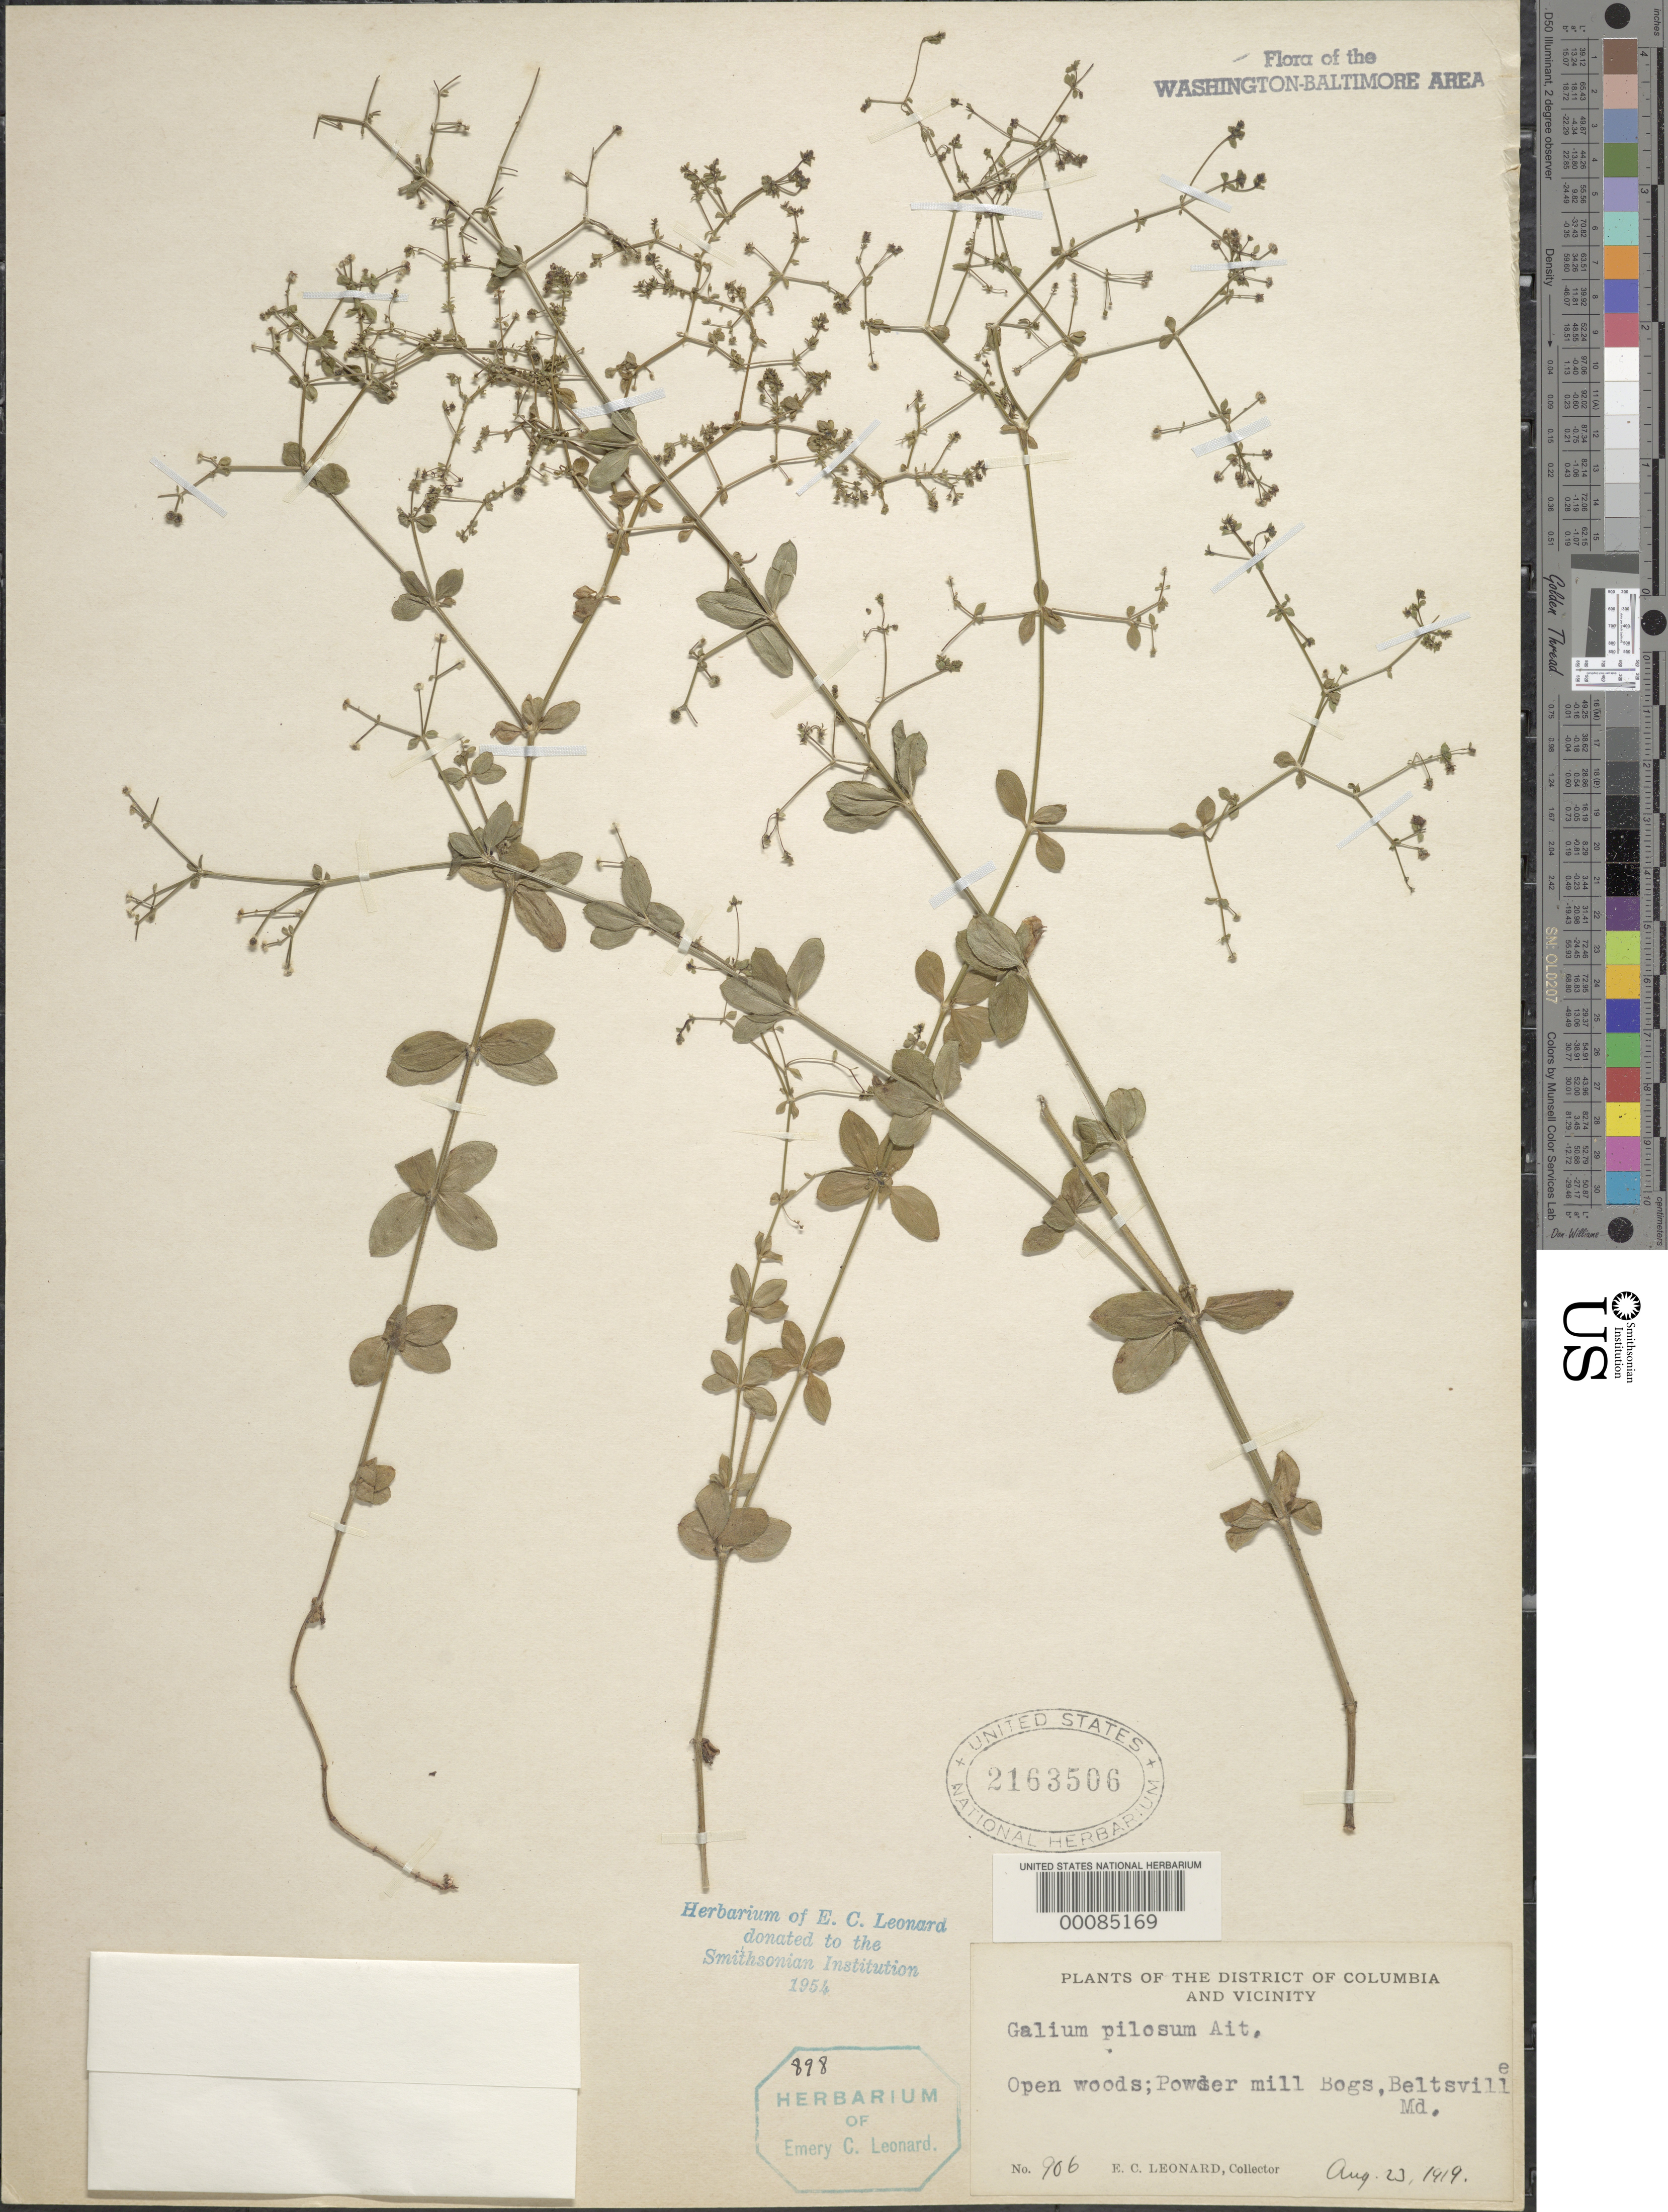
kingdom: Plantae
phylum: Tracheophyta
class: Magnoliopsida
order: Gentianales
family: Rubiaceae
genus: Galium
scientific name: Galium pilosum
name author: Aiton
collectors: E. C. Leonard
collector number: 906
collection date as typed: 23 Aug 1919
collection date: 1919-08-23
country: United States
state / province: Maryland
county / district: Prince George's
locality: Powder Mill Bogs, Beltsville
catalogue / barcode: US 2163506